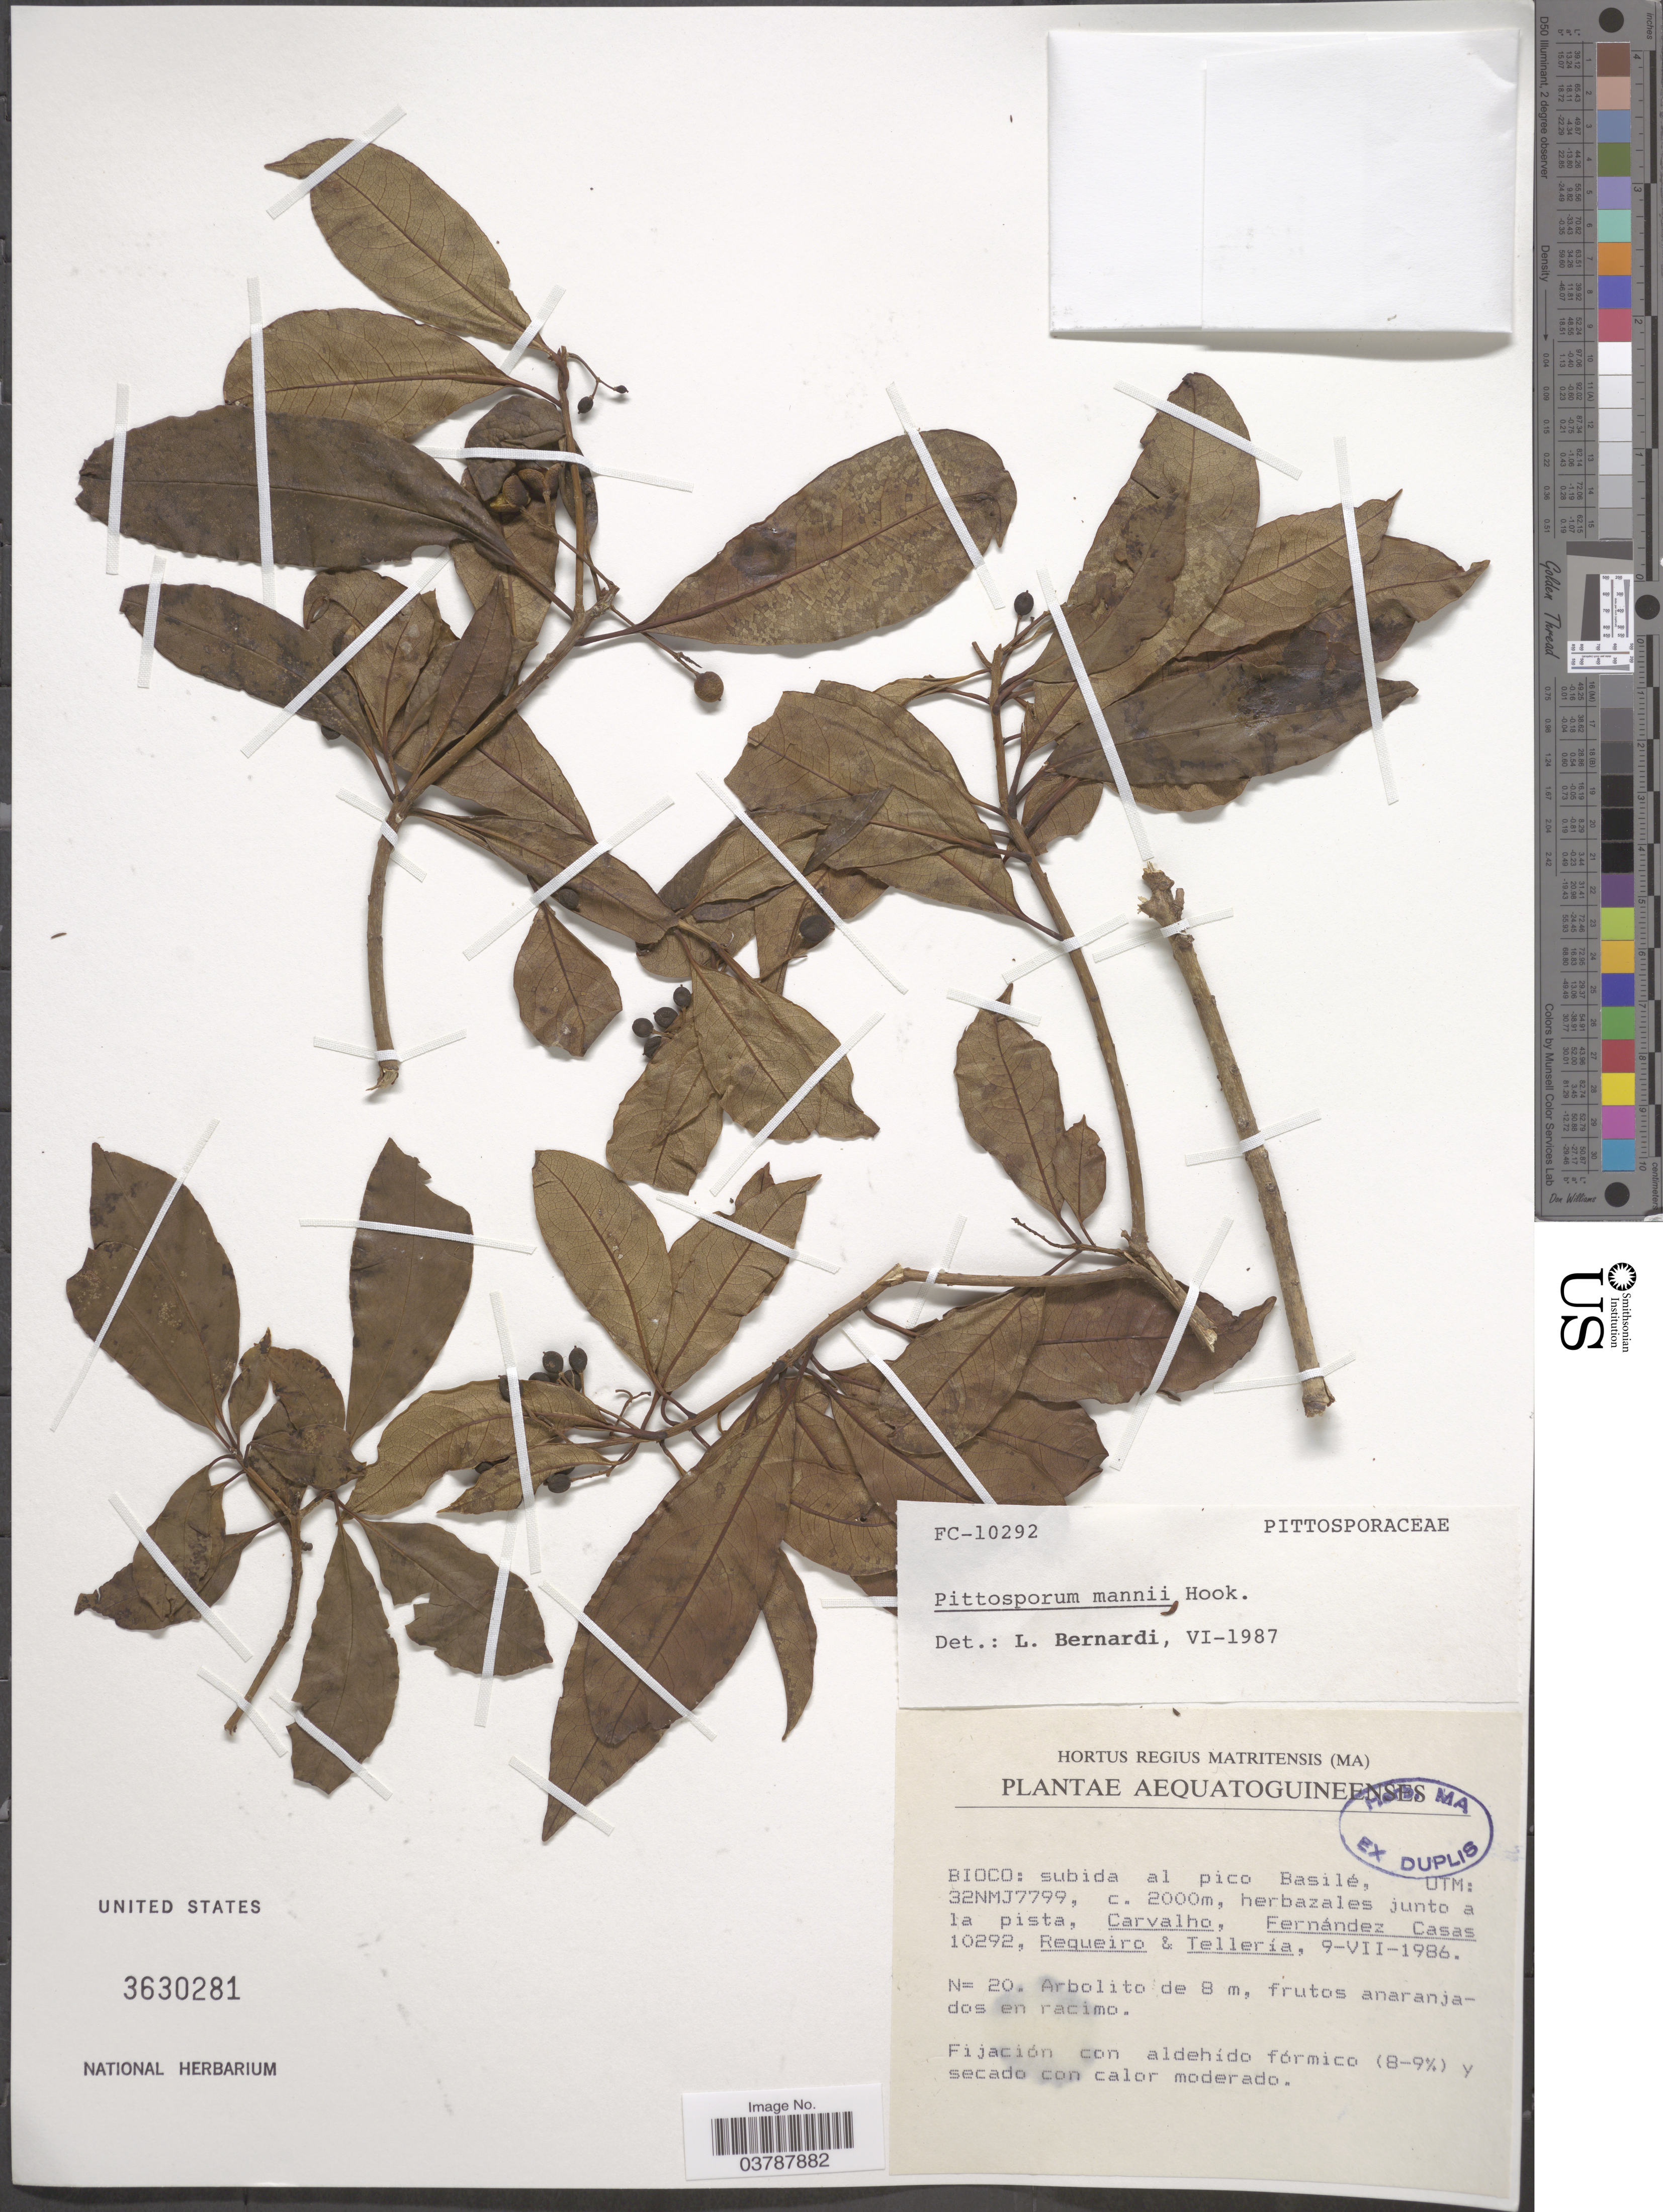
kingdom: Plantae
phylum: Tracheophyta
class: Magnoliopsida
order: Apiales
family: Pittosporaceae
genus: Pittosporum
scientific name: Pittosporum mannii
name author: Hook. f.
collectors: Carvalho, --, F. Casas, Requeiro, -- & -. Telleria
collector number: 10292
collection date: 1986-07-09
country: Equatorial Guinea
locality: Bioco: subida al pico Basilé, UTM: 32NMJ7799.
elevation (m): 2000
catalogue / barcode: US 3630281